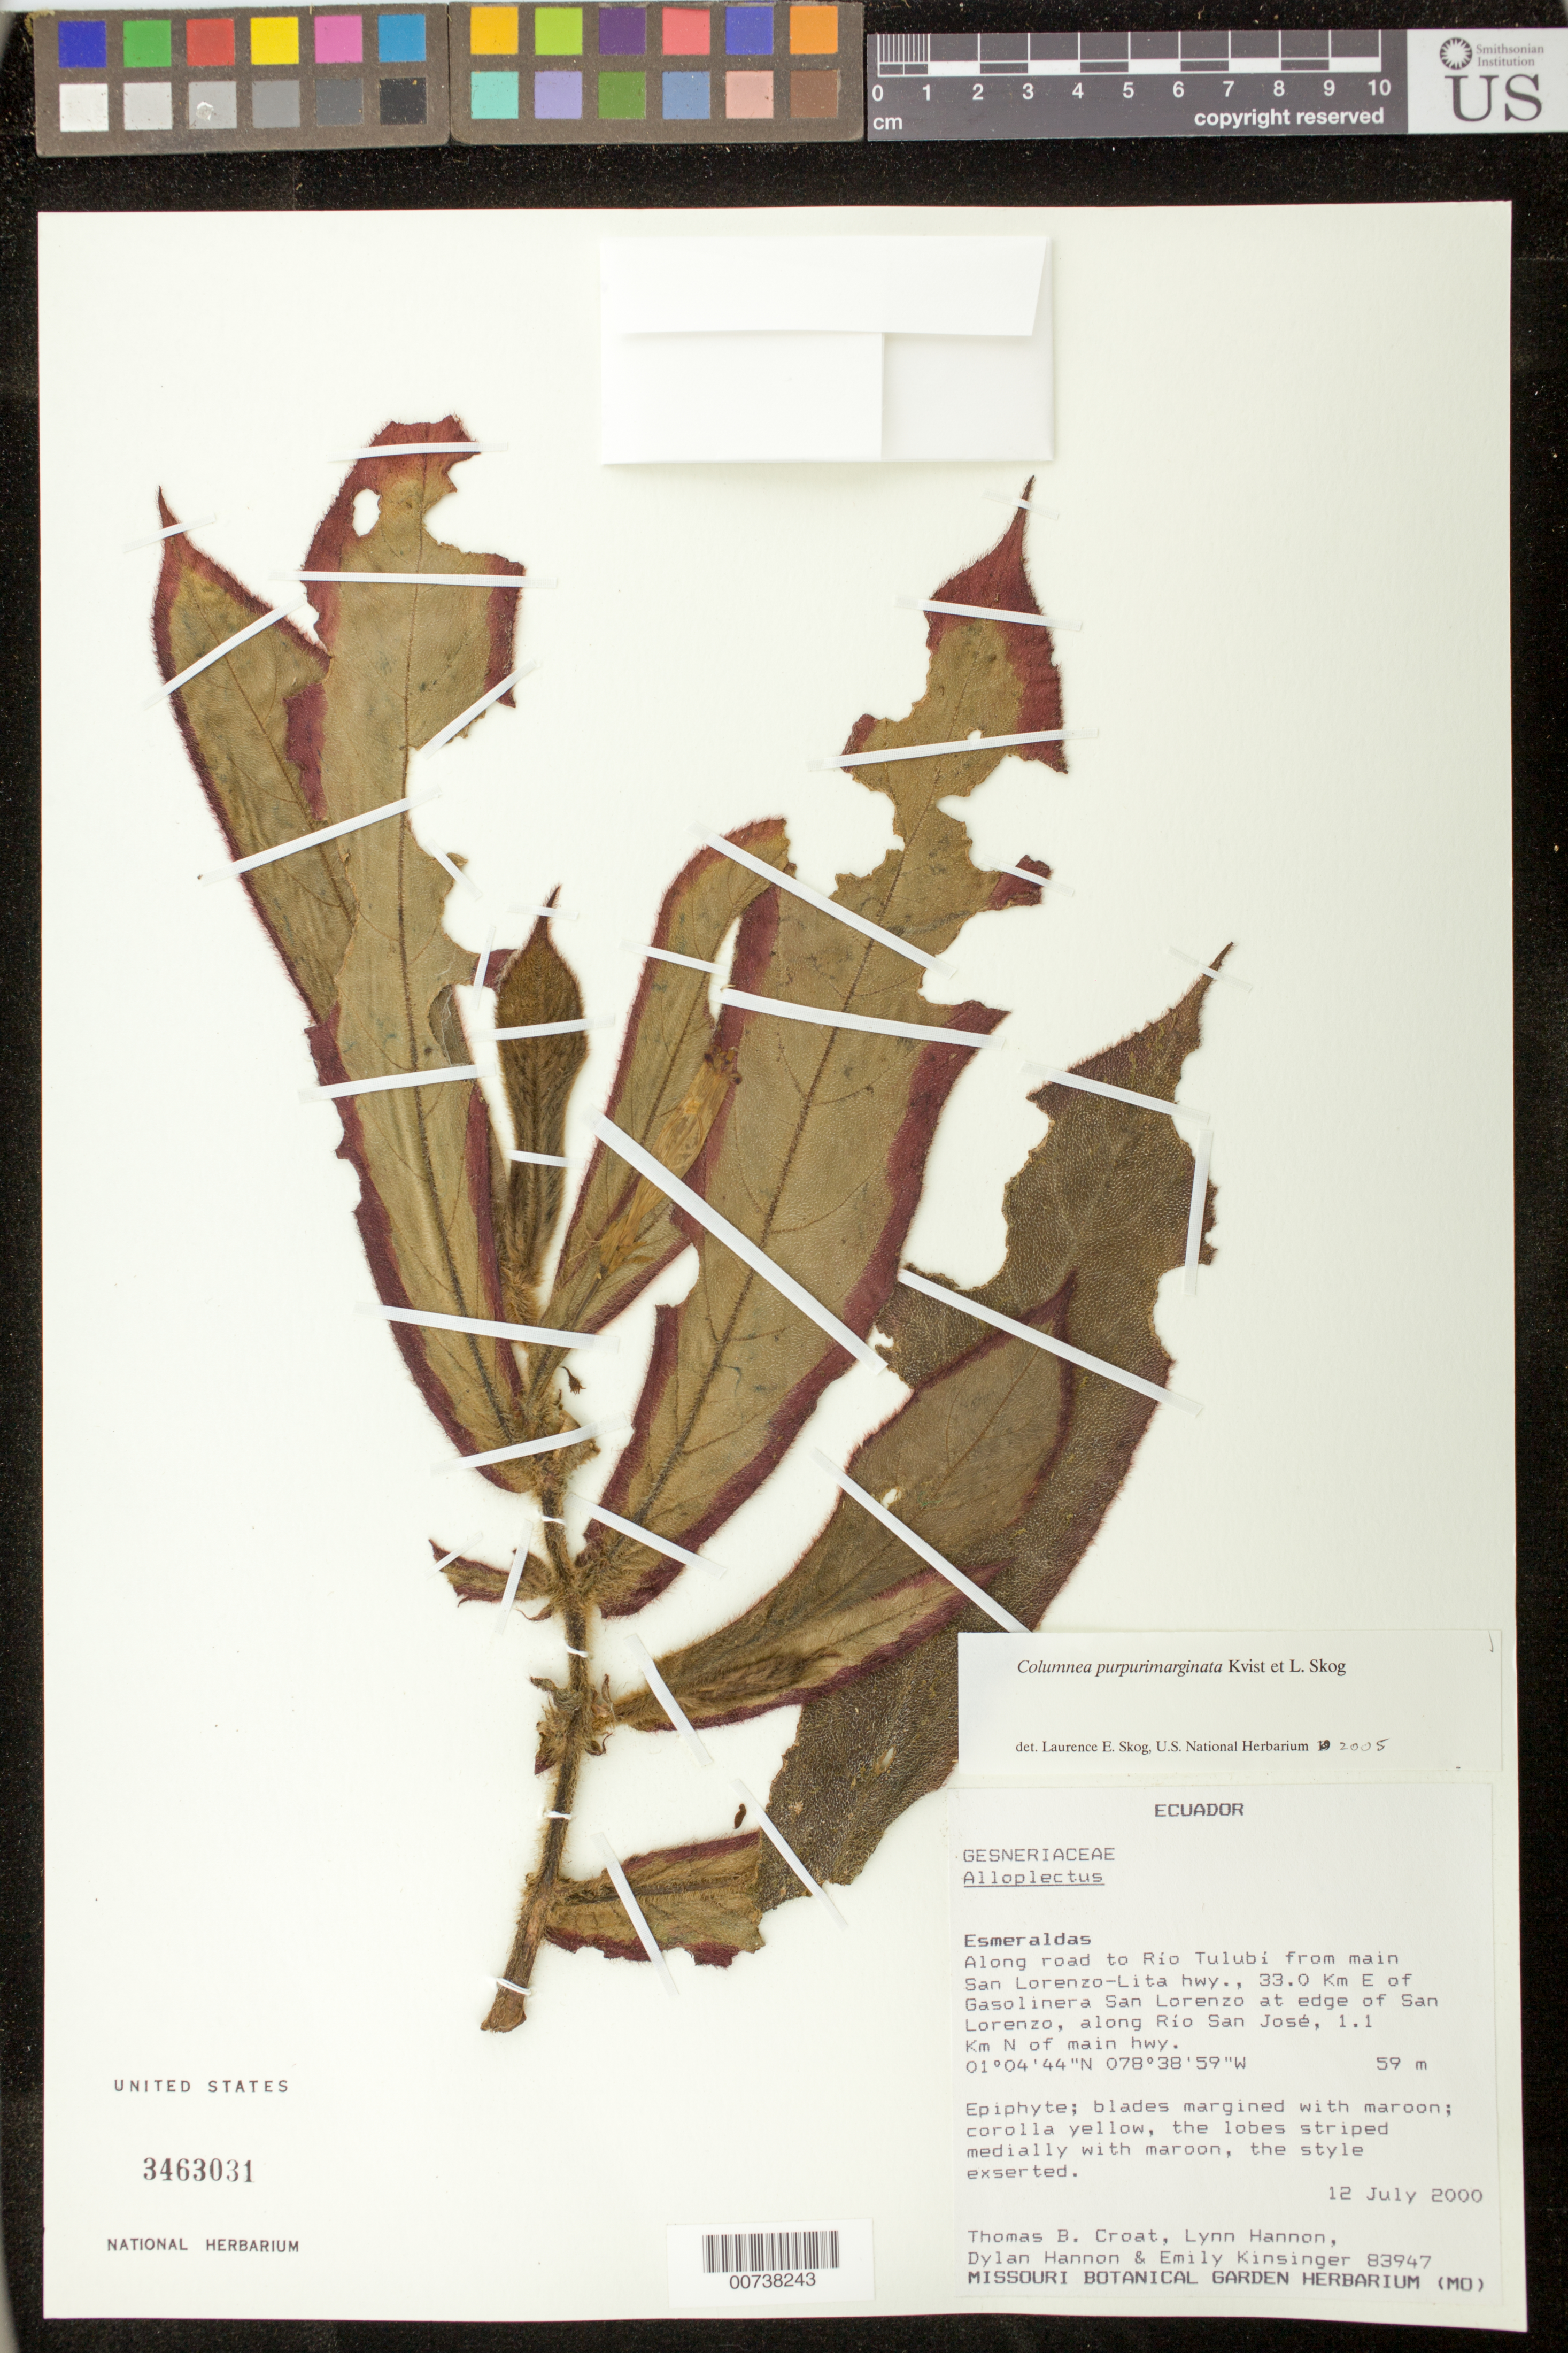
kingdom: Plantae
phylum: Tracheophyta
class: Magnoliopsida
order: Lamiales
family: Gesneriaceae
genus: Columnea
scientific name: Columnea purpurimarginata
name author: L.P. Kvist & L.E. Skog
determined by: Skog, Laurence E.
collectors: T. B. Croat, L. Hannon, D. Hannon & E. Kinsinger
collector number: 83947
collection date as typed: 12 Jul 2000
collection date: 2000-07-12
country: Ecuador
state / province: Esmeraldas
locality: Along road to Río Tulubi from main San Lorenzo-Lita highway, 33 km E of Gasolinera San Lorenzo at edge of Sasn Lorenzo, along Río San Jose, 1.1 km N of main highway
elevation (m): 59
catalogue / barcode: US 3463031